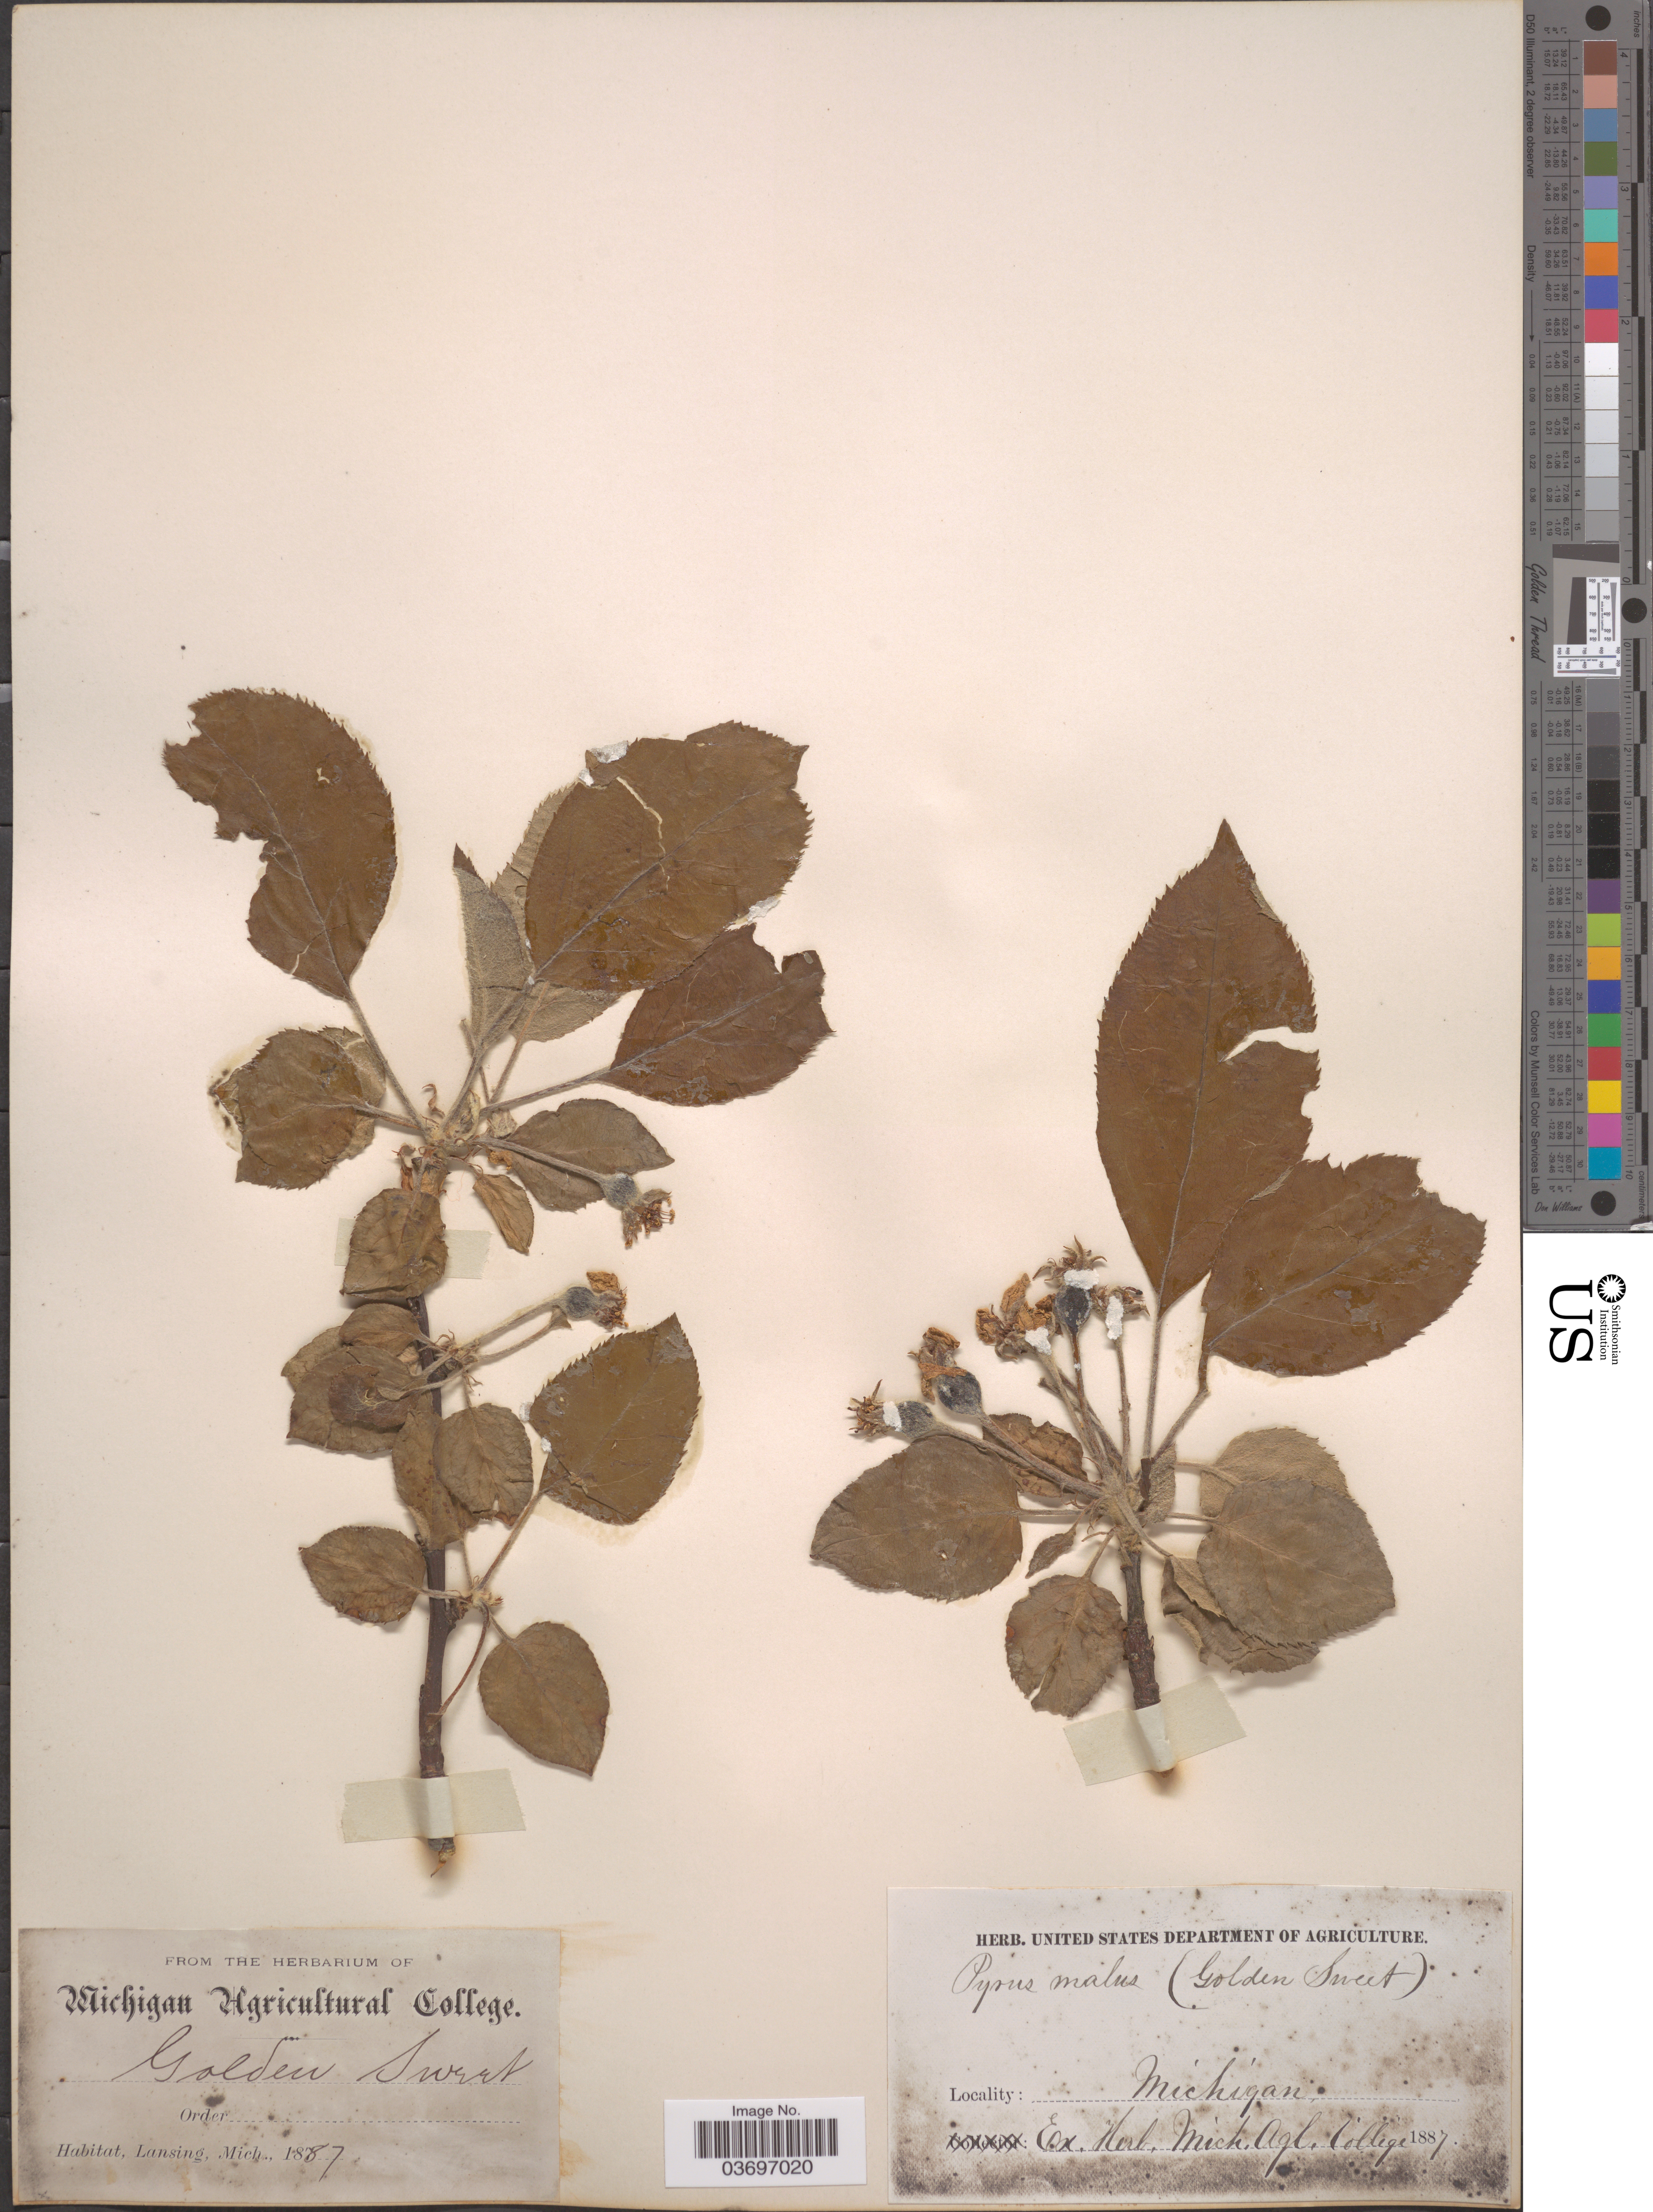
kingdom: Plantae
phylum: Tracheophyta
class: Magnoliopsida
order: Rosales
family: Rosaceae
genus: Malus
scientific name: Malus pumila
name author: Mill.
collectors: Ex herb. Michigan Agricultural College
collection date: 1887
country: United States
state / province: Michigan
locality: Lansing.